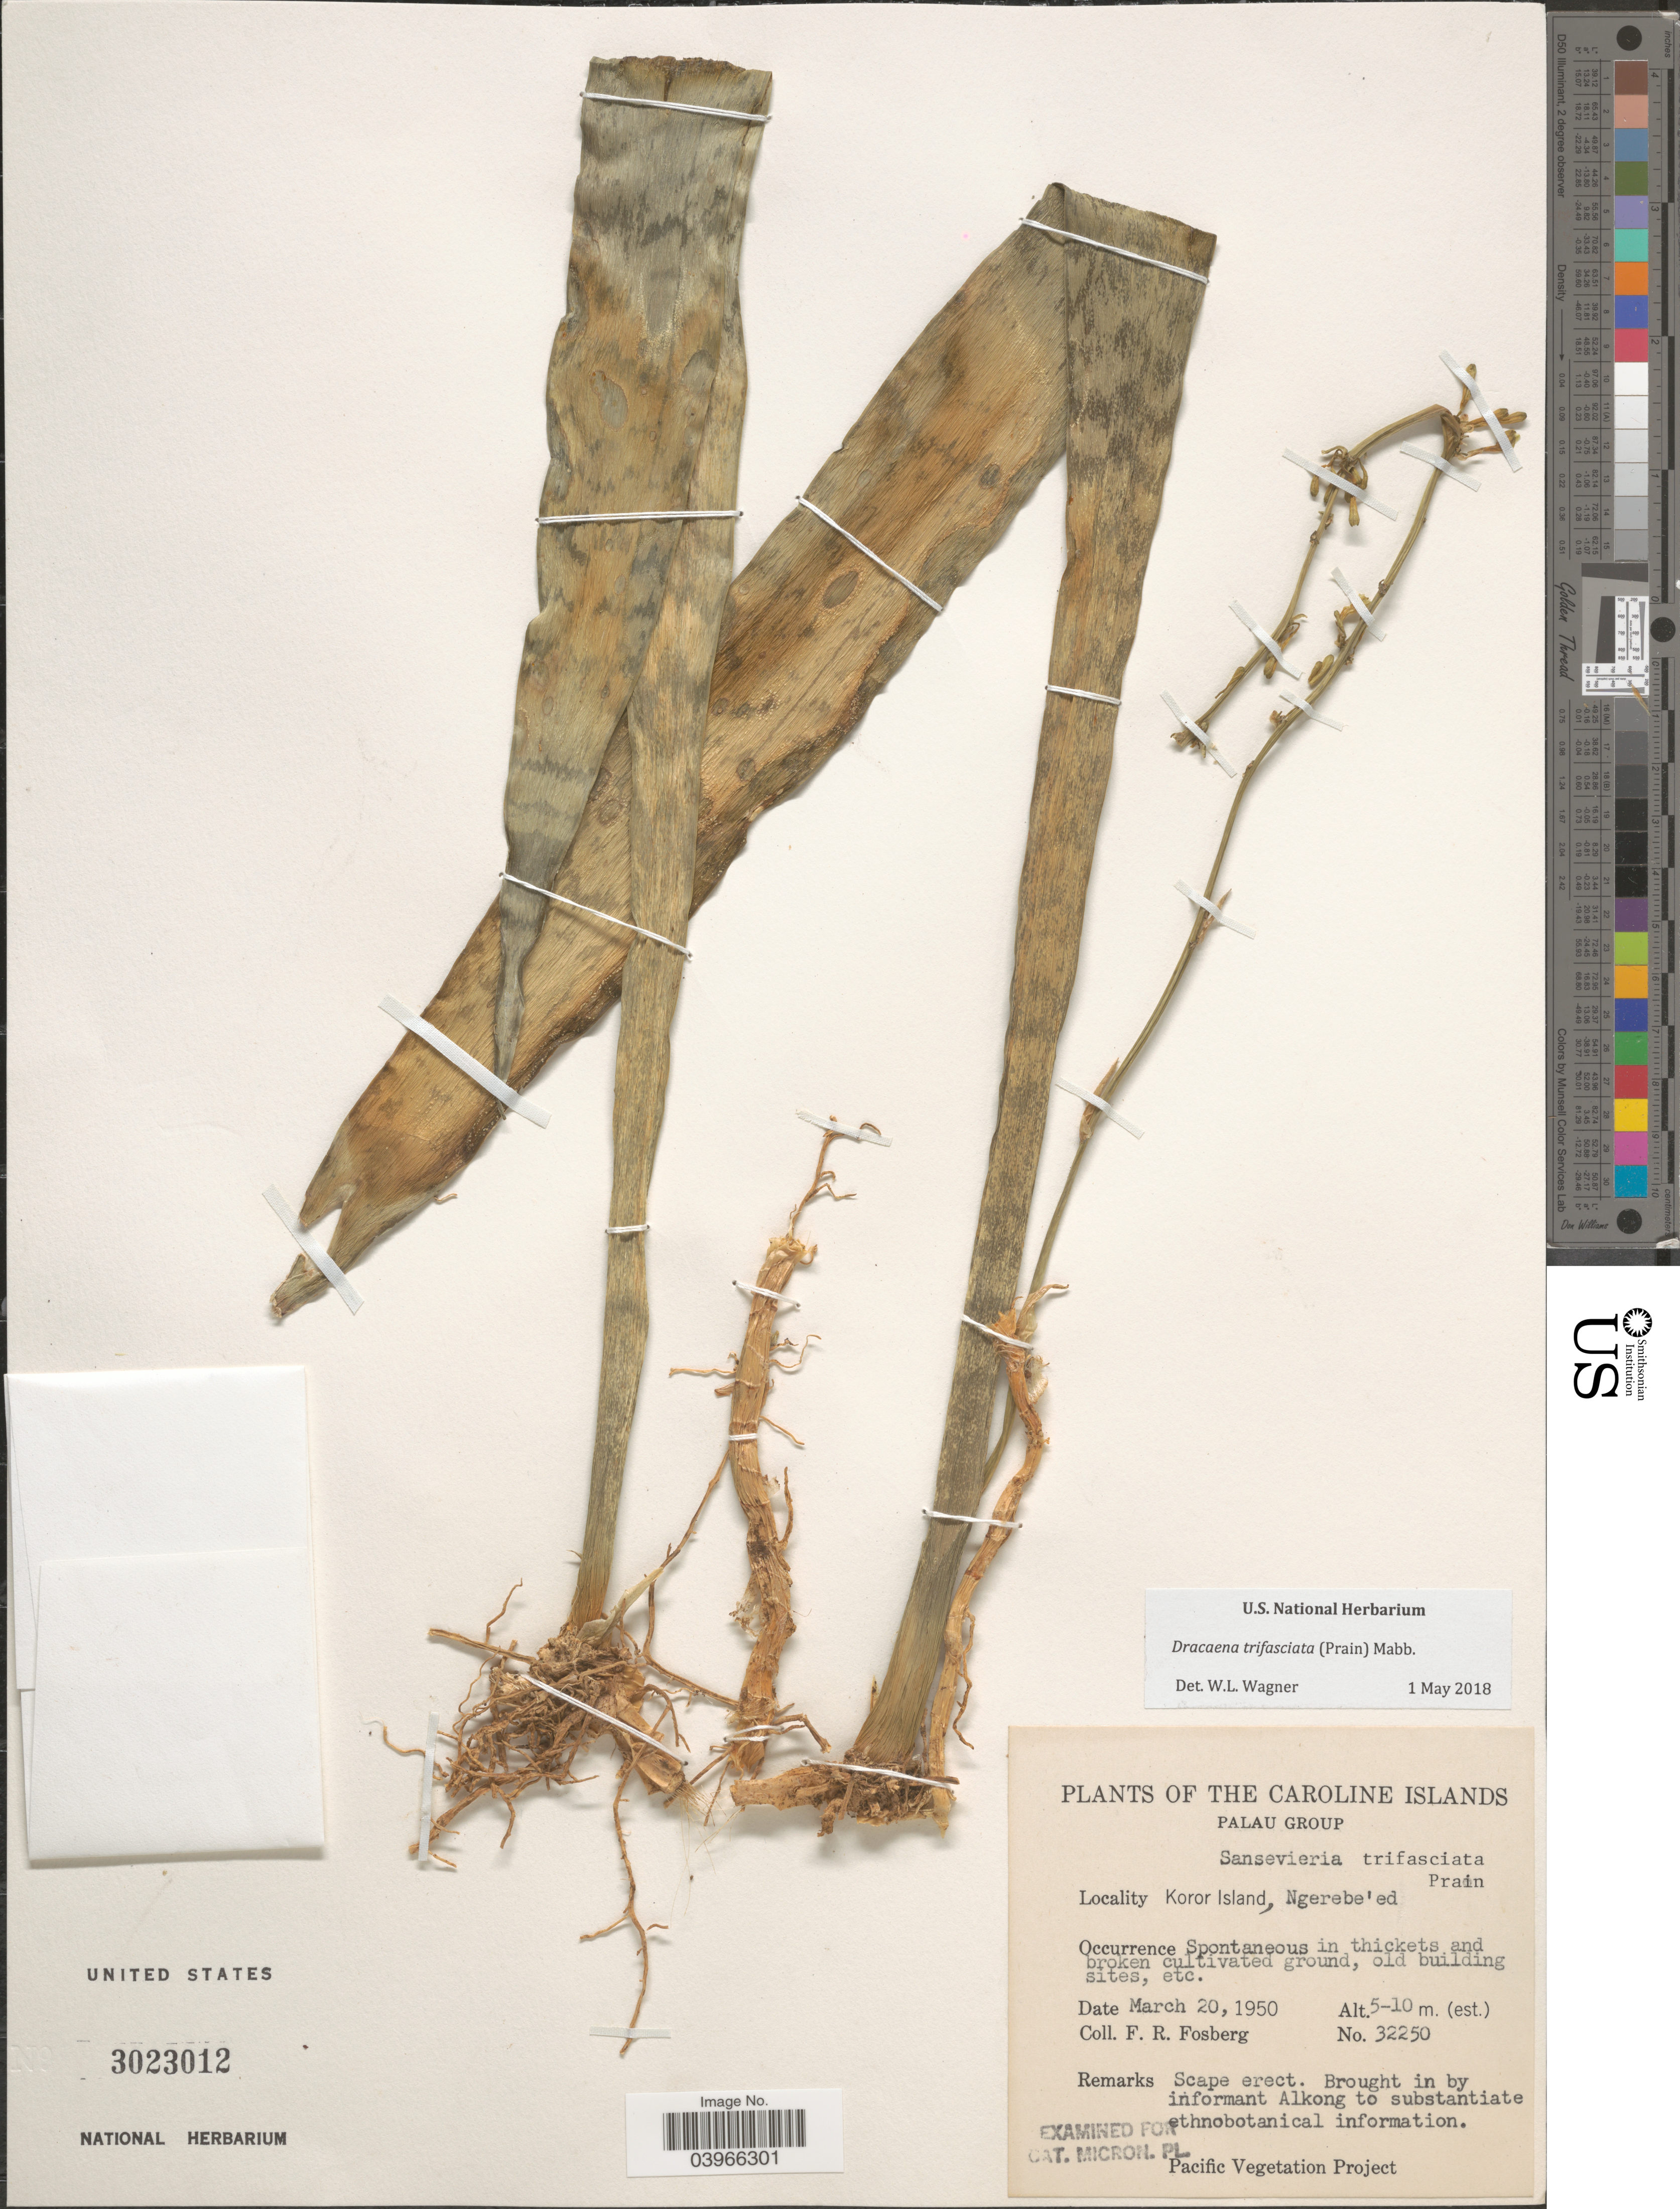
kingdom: Plantae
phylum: Tracheophyta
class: Liliopsida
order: Asparagales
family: Asparagaceae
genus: Dracaena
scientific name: Dracaena trifasciata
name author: (Prain) Mabb.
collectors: F. R. Fosberg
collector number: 32250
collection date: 1950-03-20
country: Palau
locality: Caroline Islands. Palau Group. Koror Island, Ngerebe'ed.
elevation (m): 5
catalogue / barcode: US 3023012